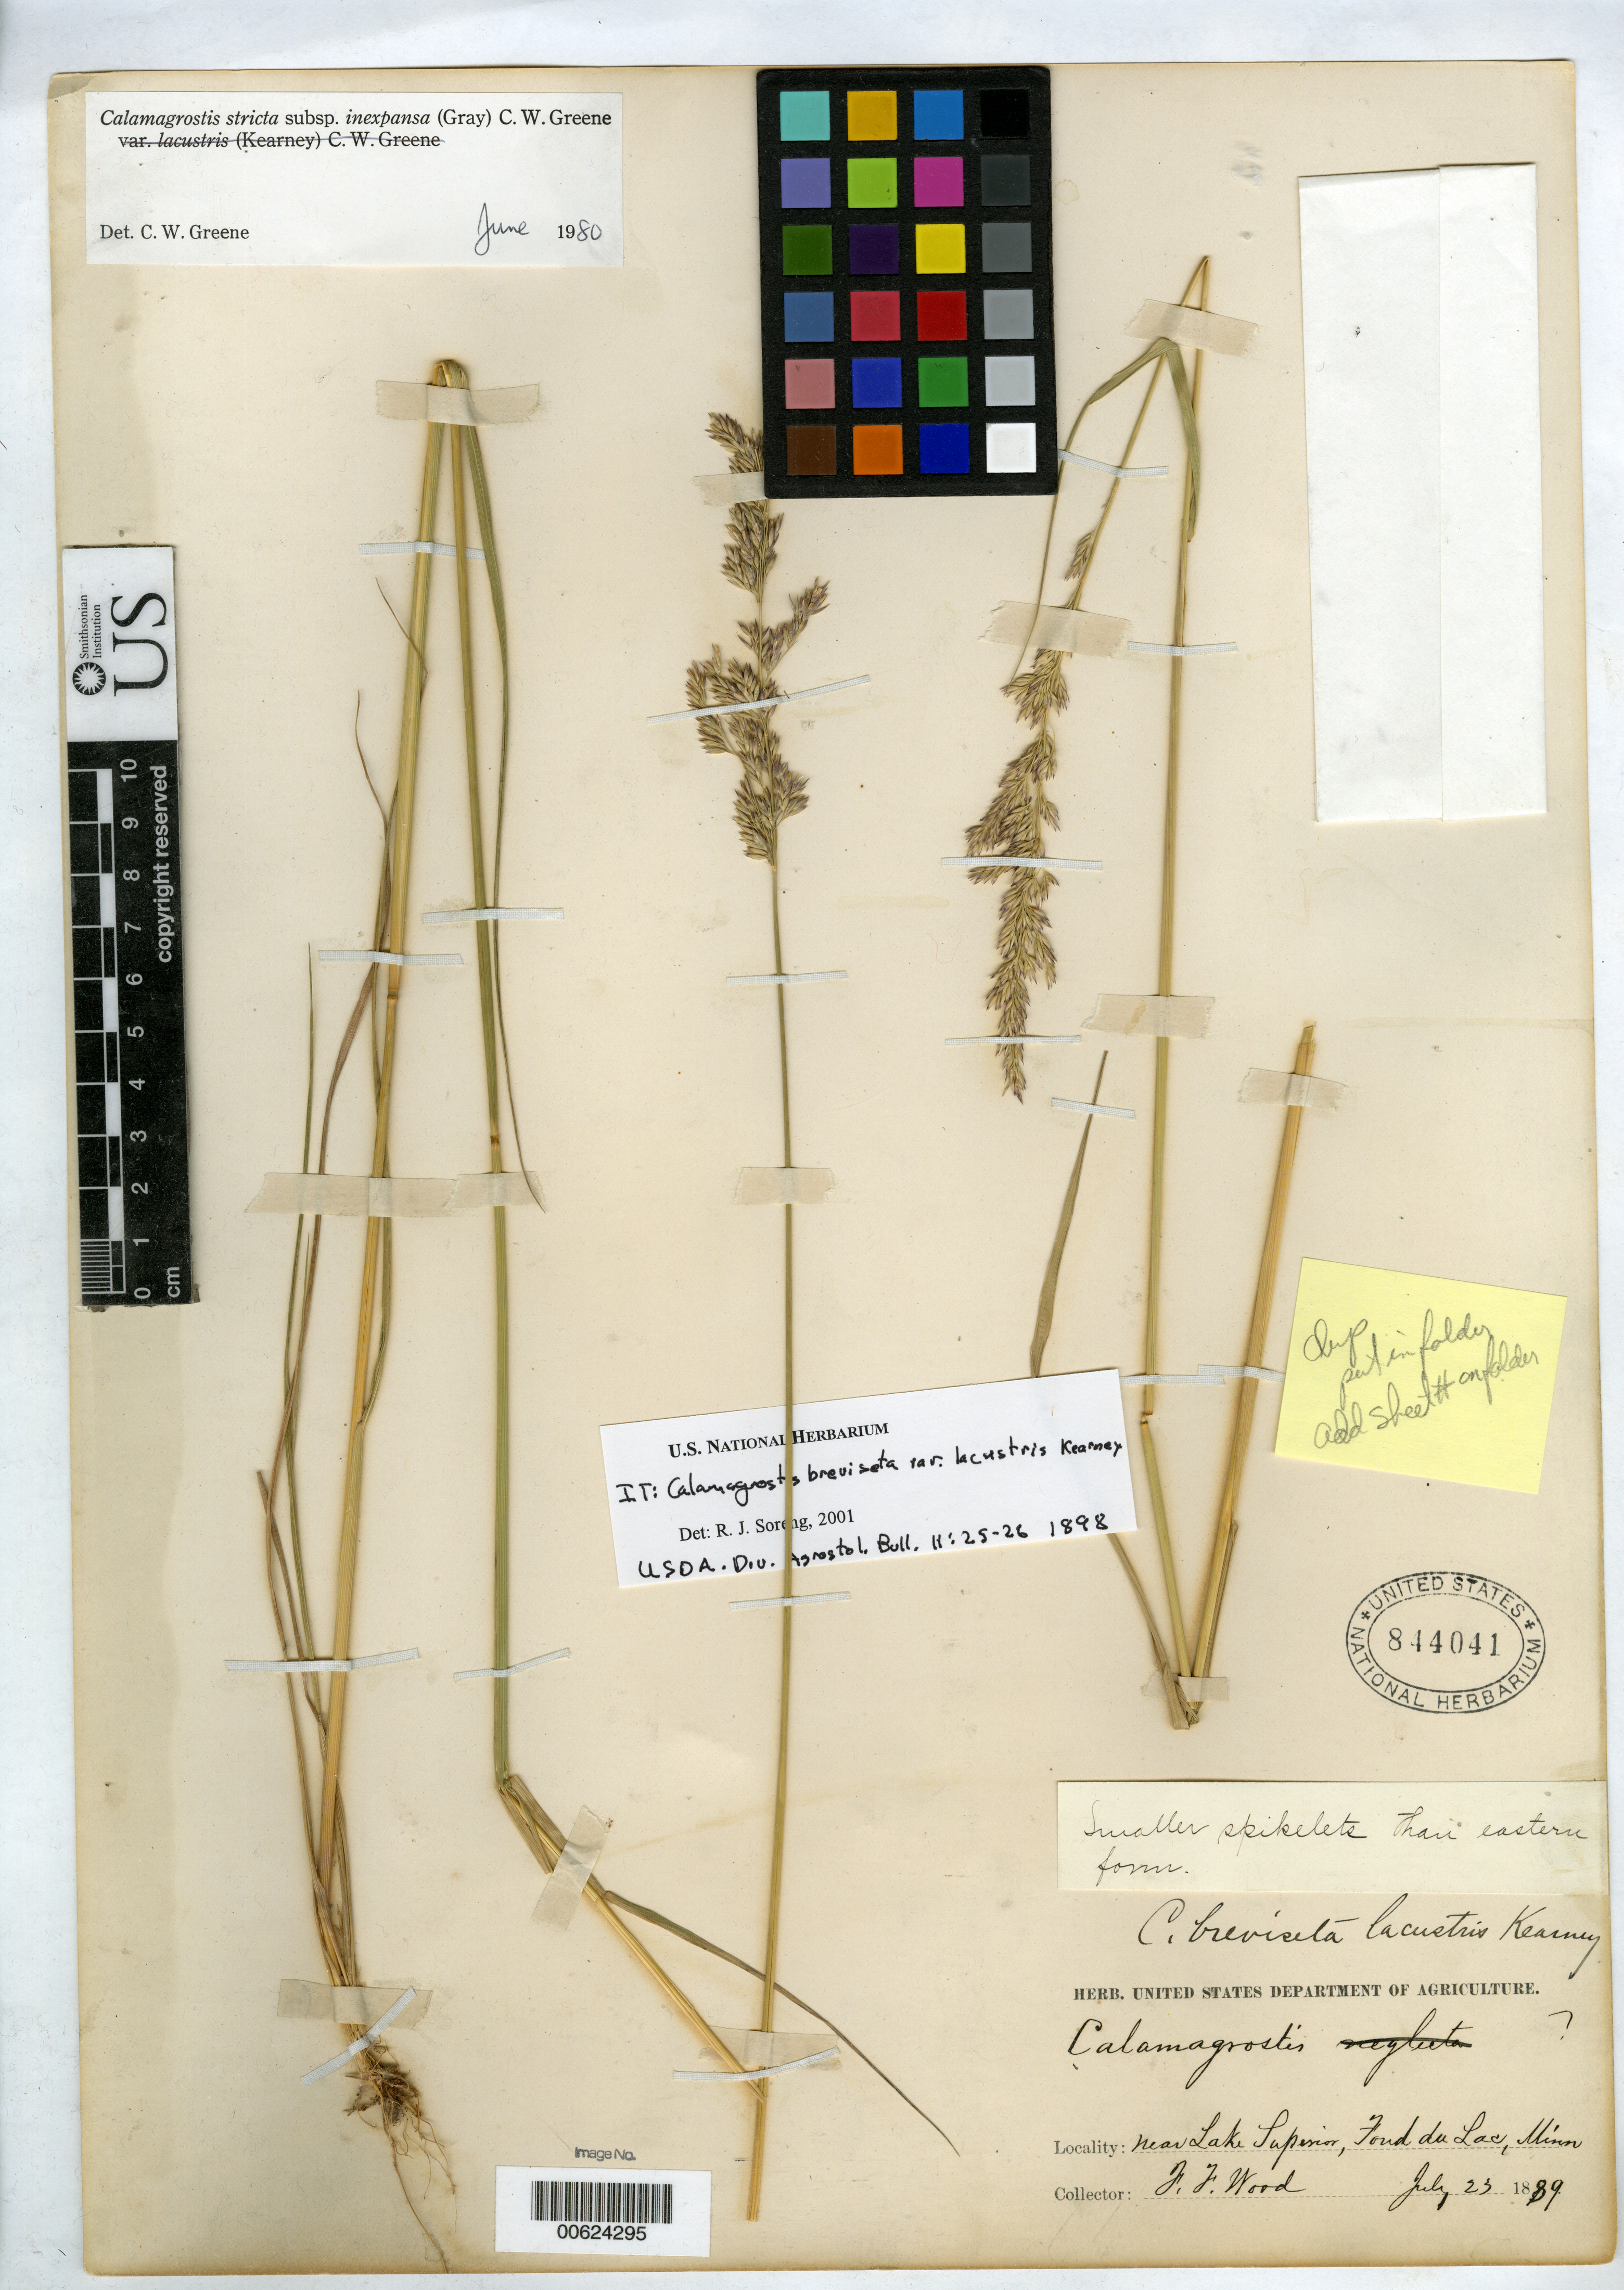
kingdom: Plantae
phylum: Tracheophyta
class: Liliopsida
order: Poales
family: Poaceae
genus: Calamagrostis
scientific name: Calamagrostis breviseta var. lacustris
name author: Kearney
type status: Isotype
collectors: F. Wood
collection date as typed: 1889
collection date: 1889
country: United States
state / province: Minnesota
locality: Near Lake Superior, Fond du Lac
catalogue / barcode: US 844041